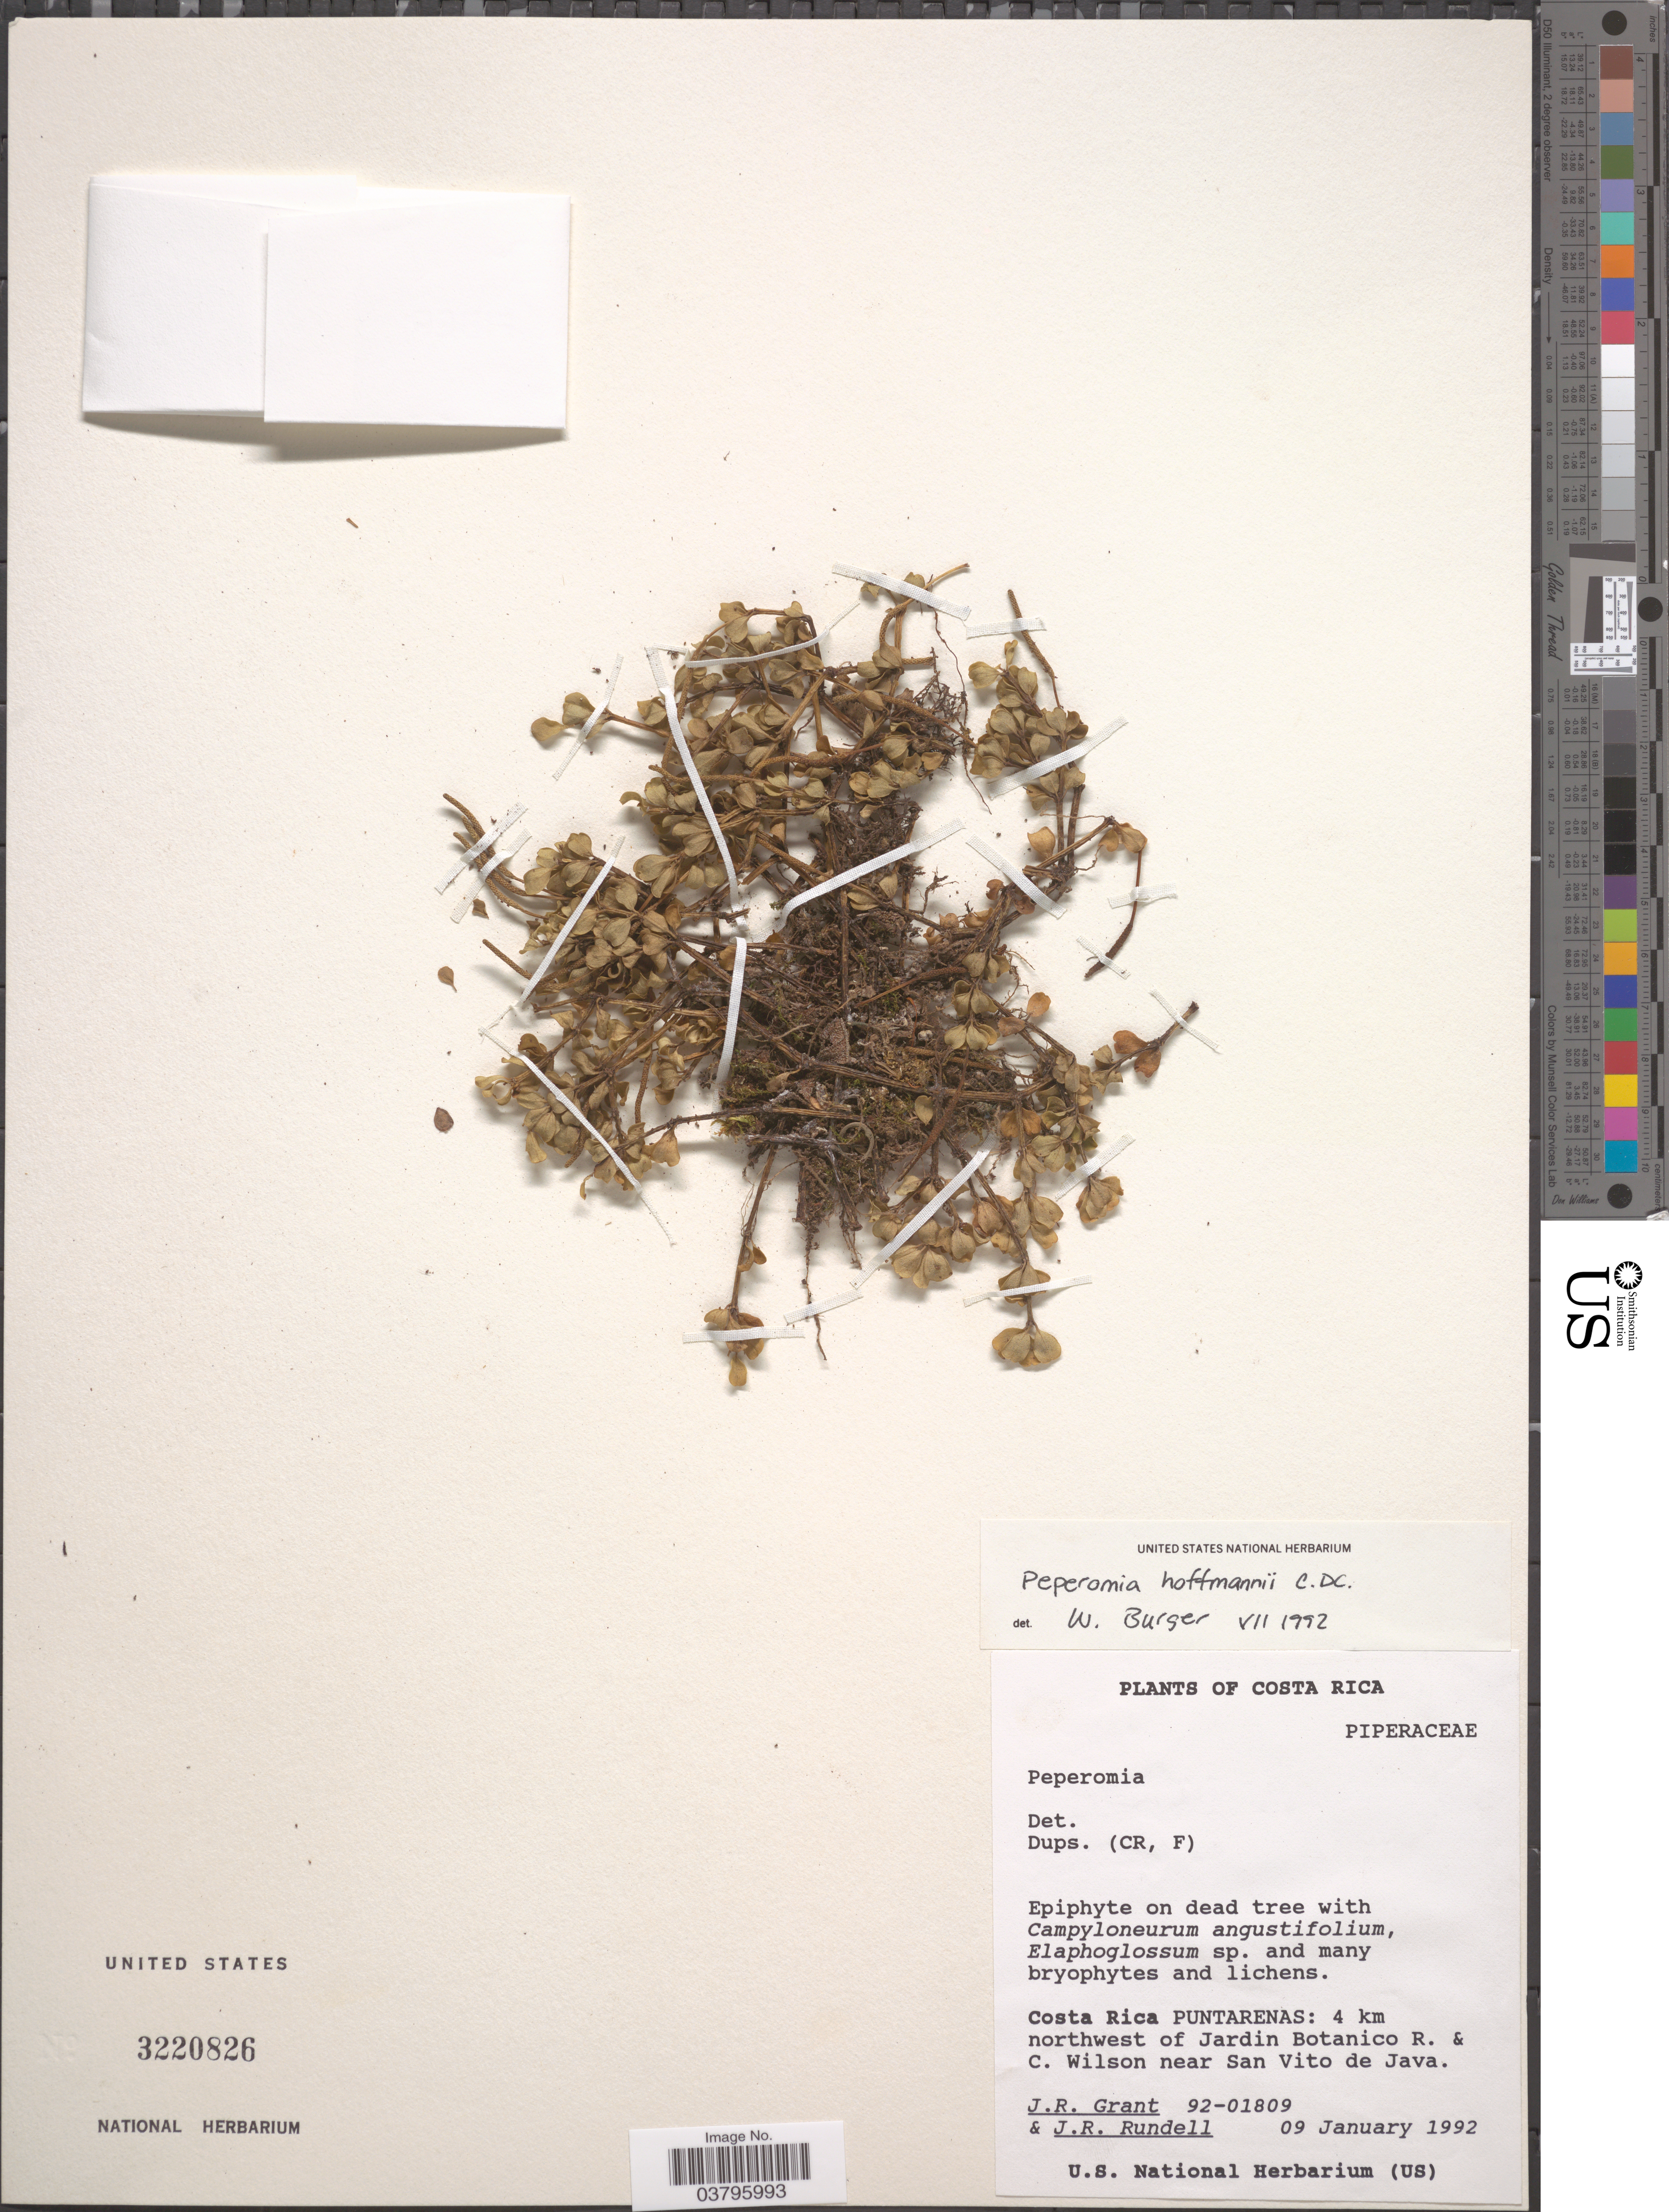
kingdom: Plantae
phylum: Tracheophyta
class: Magnoliopsida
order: Piperales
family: Piperaceae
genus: Peperomia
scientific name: Peperomia hoffmannii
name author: C. DC.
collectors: J. Grant & J. R. Rundell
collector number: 92-01809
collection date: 1992-01-09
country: Costa Rica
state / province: Puntarenas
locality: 4 km northwest of Jardin Botanico R. & C. Wilson near San Vito de Java.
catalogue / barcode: US 3220826